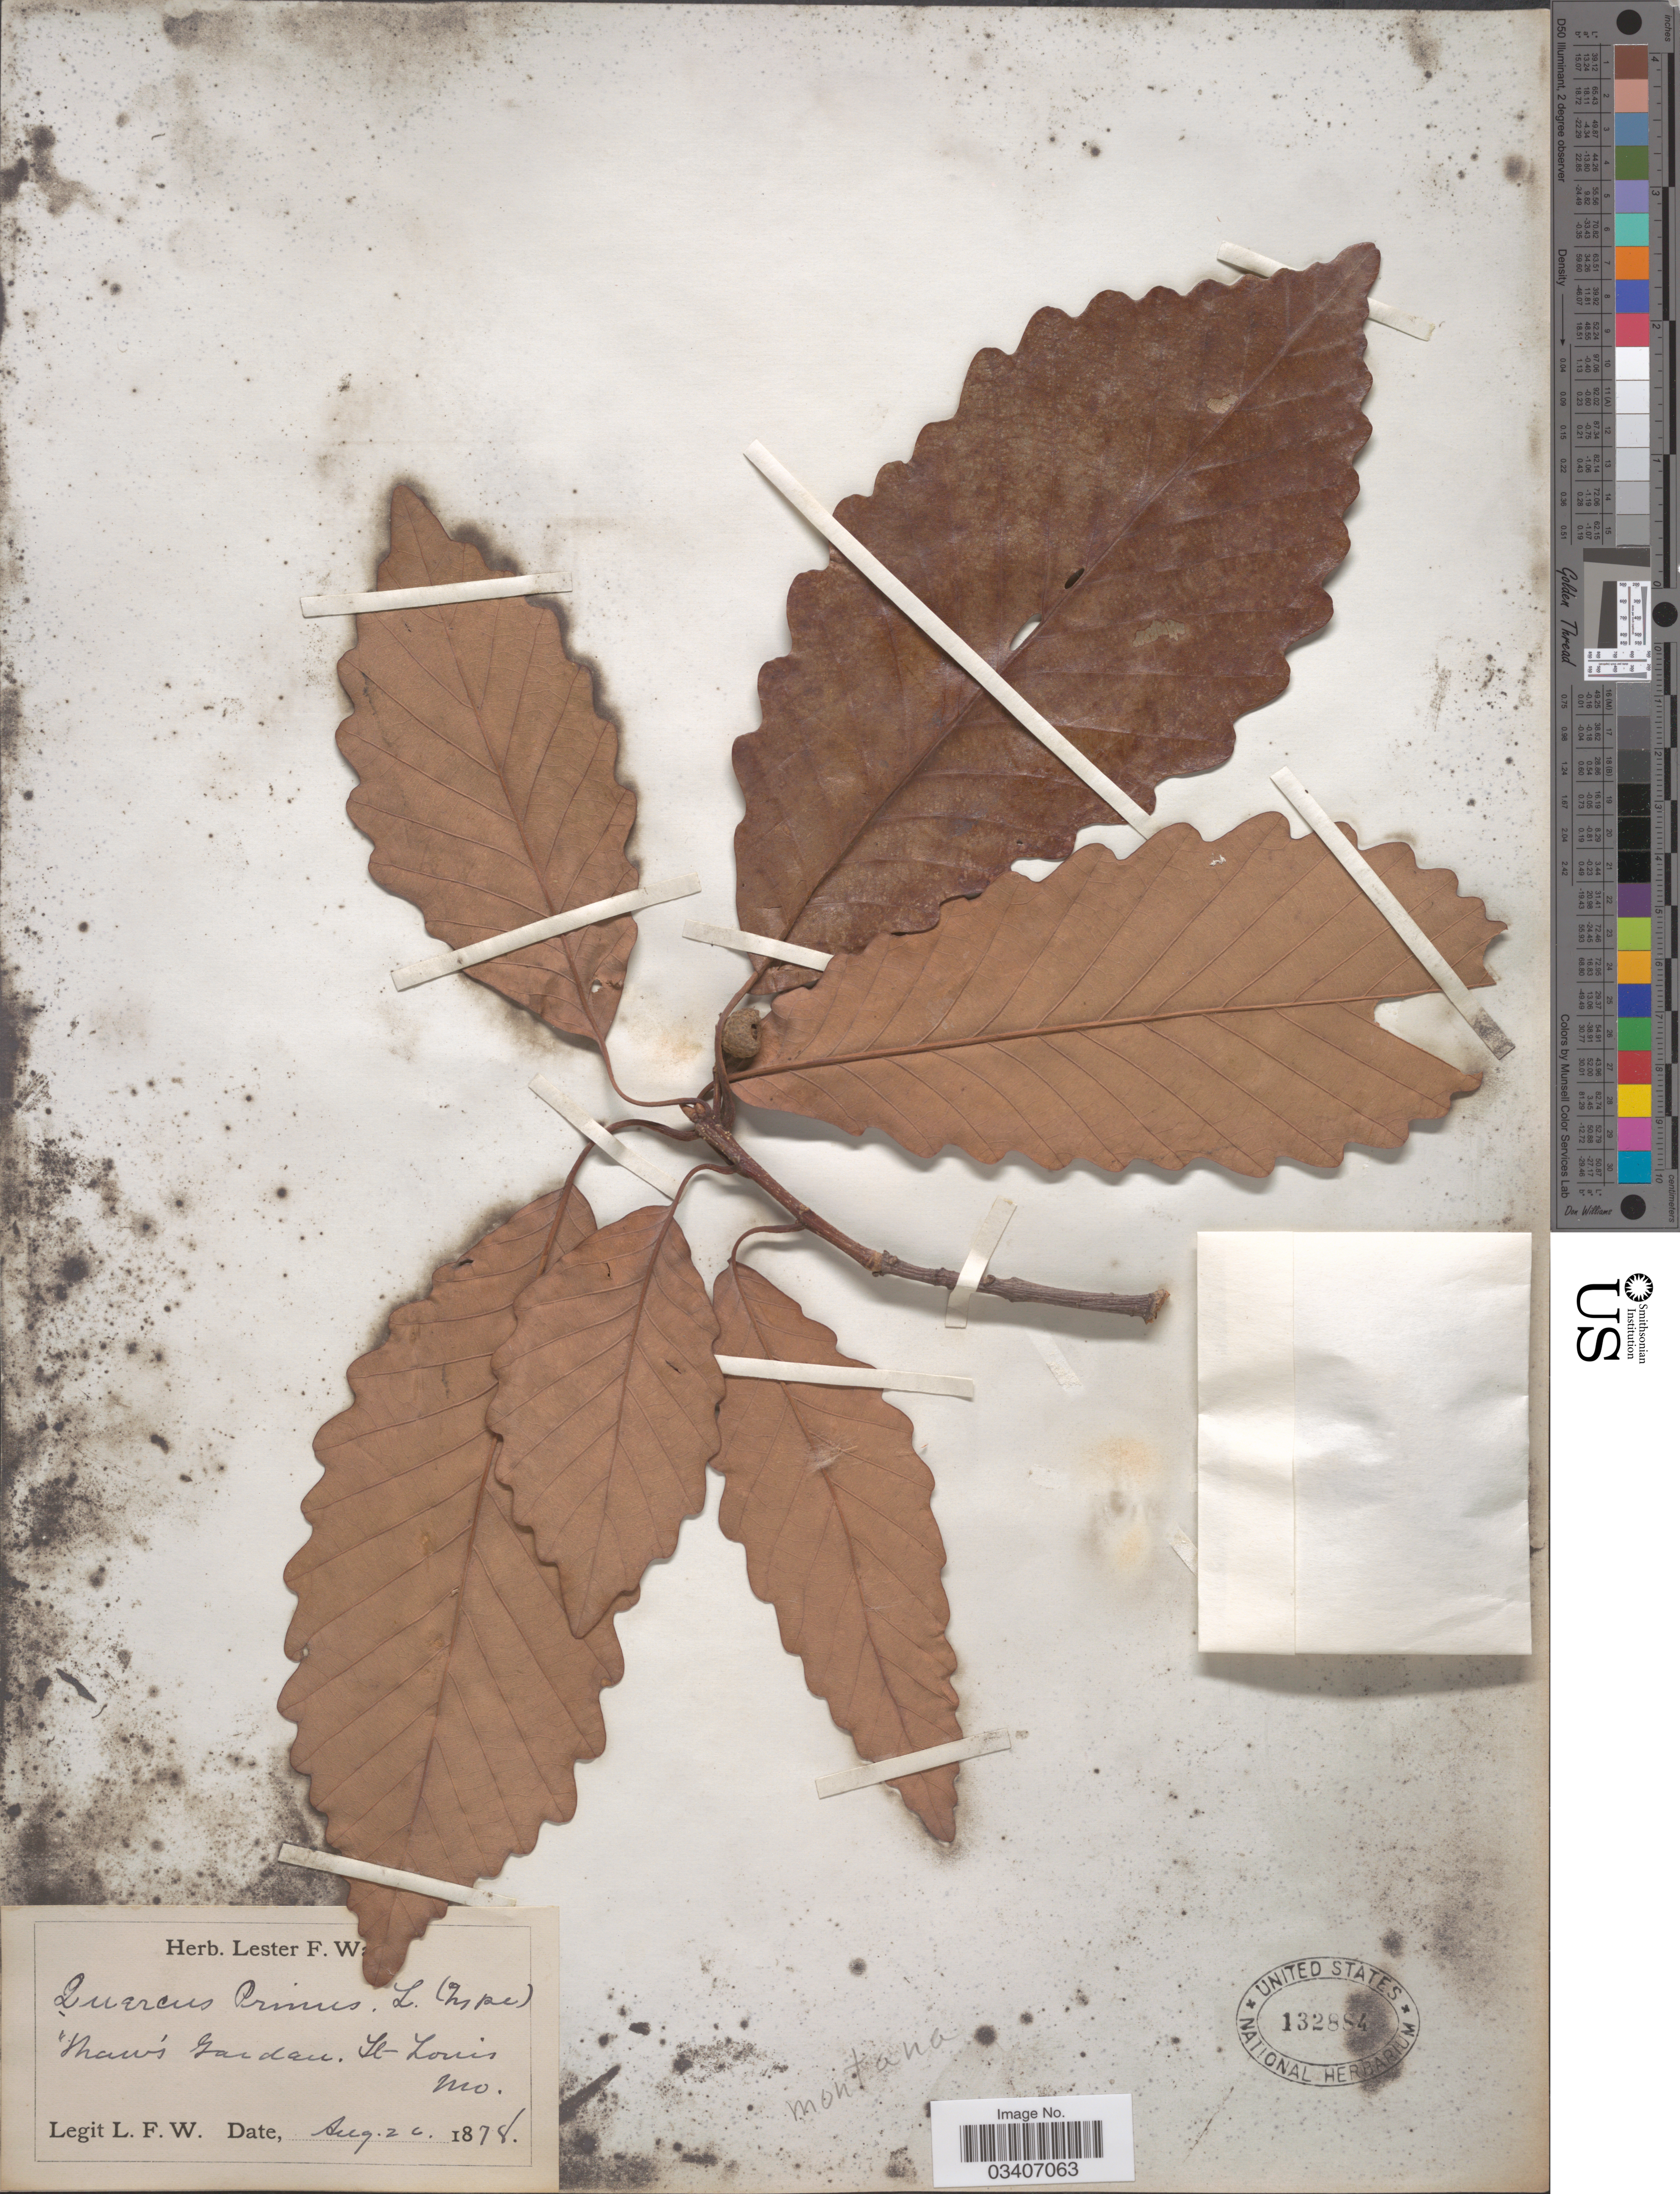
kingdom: Plantae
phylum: Tracheophyta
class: Magnoliopsida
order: Fagales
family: Fagaceae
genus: Quercus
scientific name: Quercus montana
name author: Willd.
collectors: L. F. Ward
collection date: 1878-08-26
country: United States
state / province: Missouri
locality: Shaw's Garden. St-Louis.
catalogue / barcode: US 132884